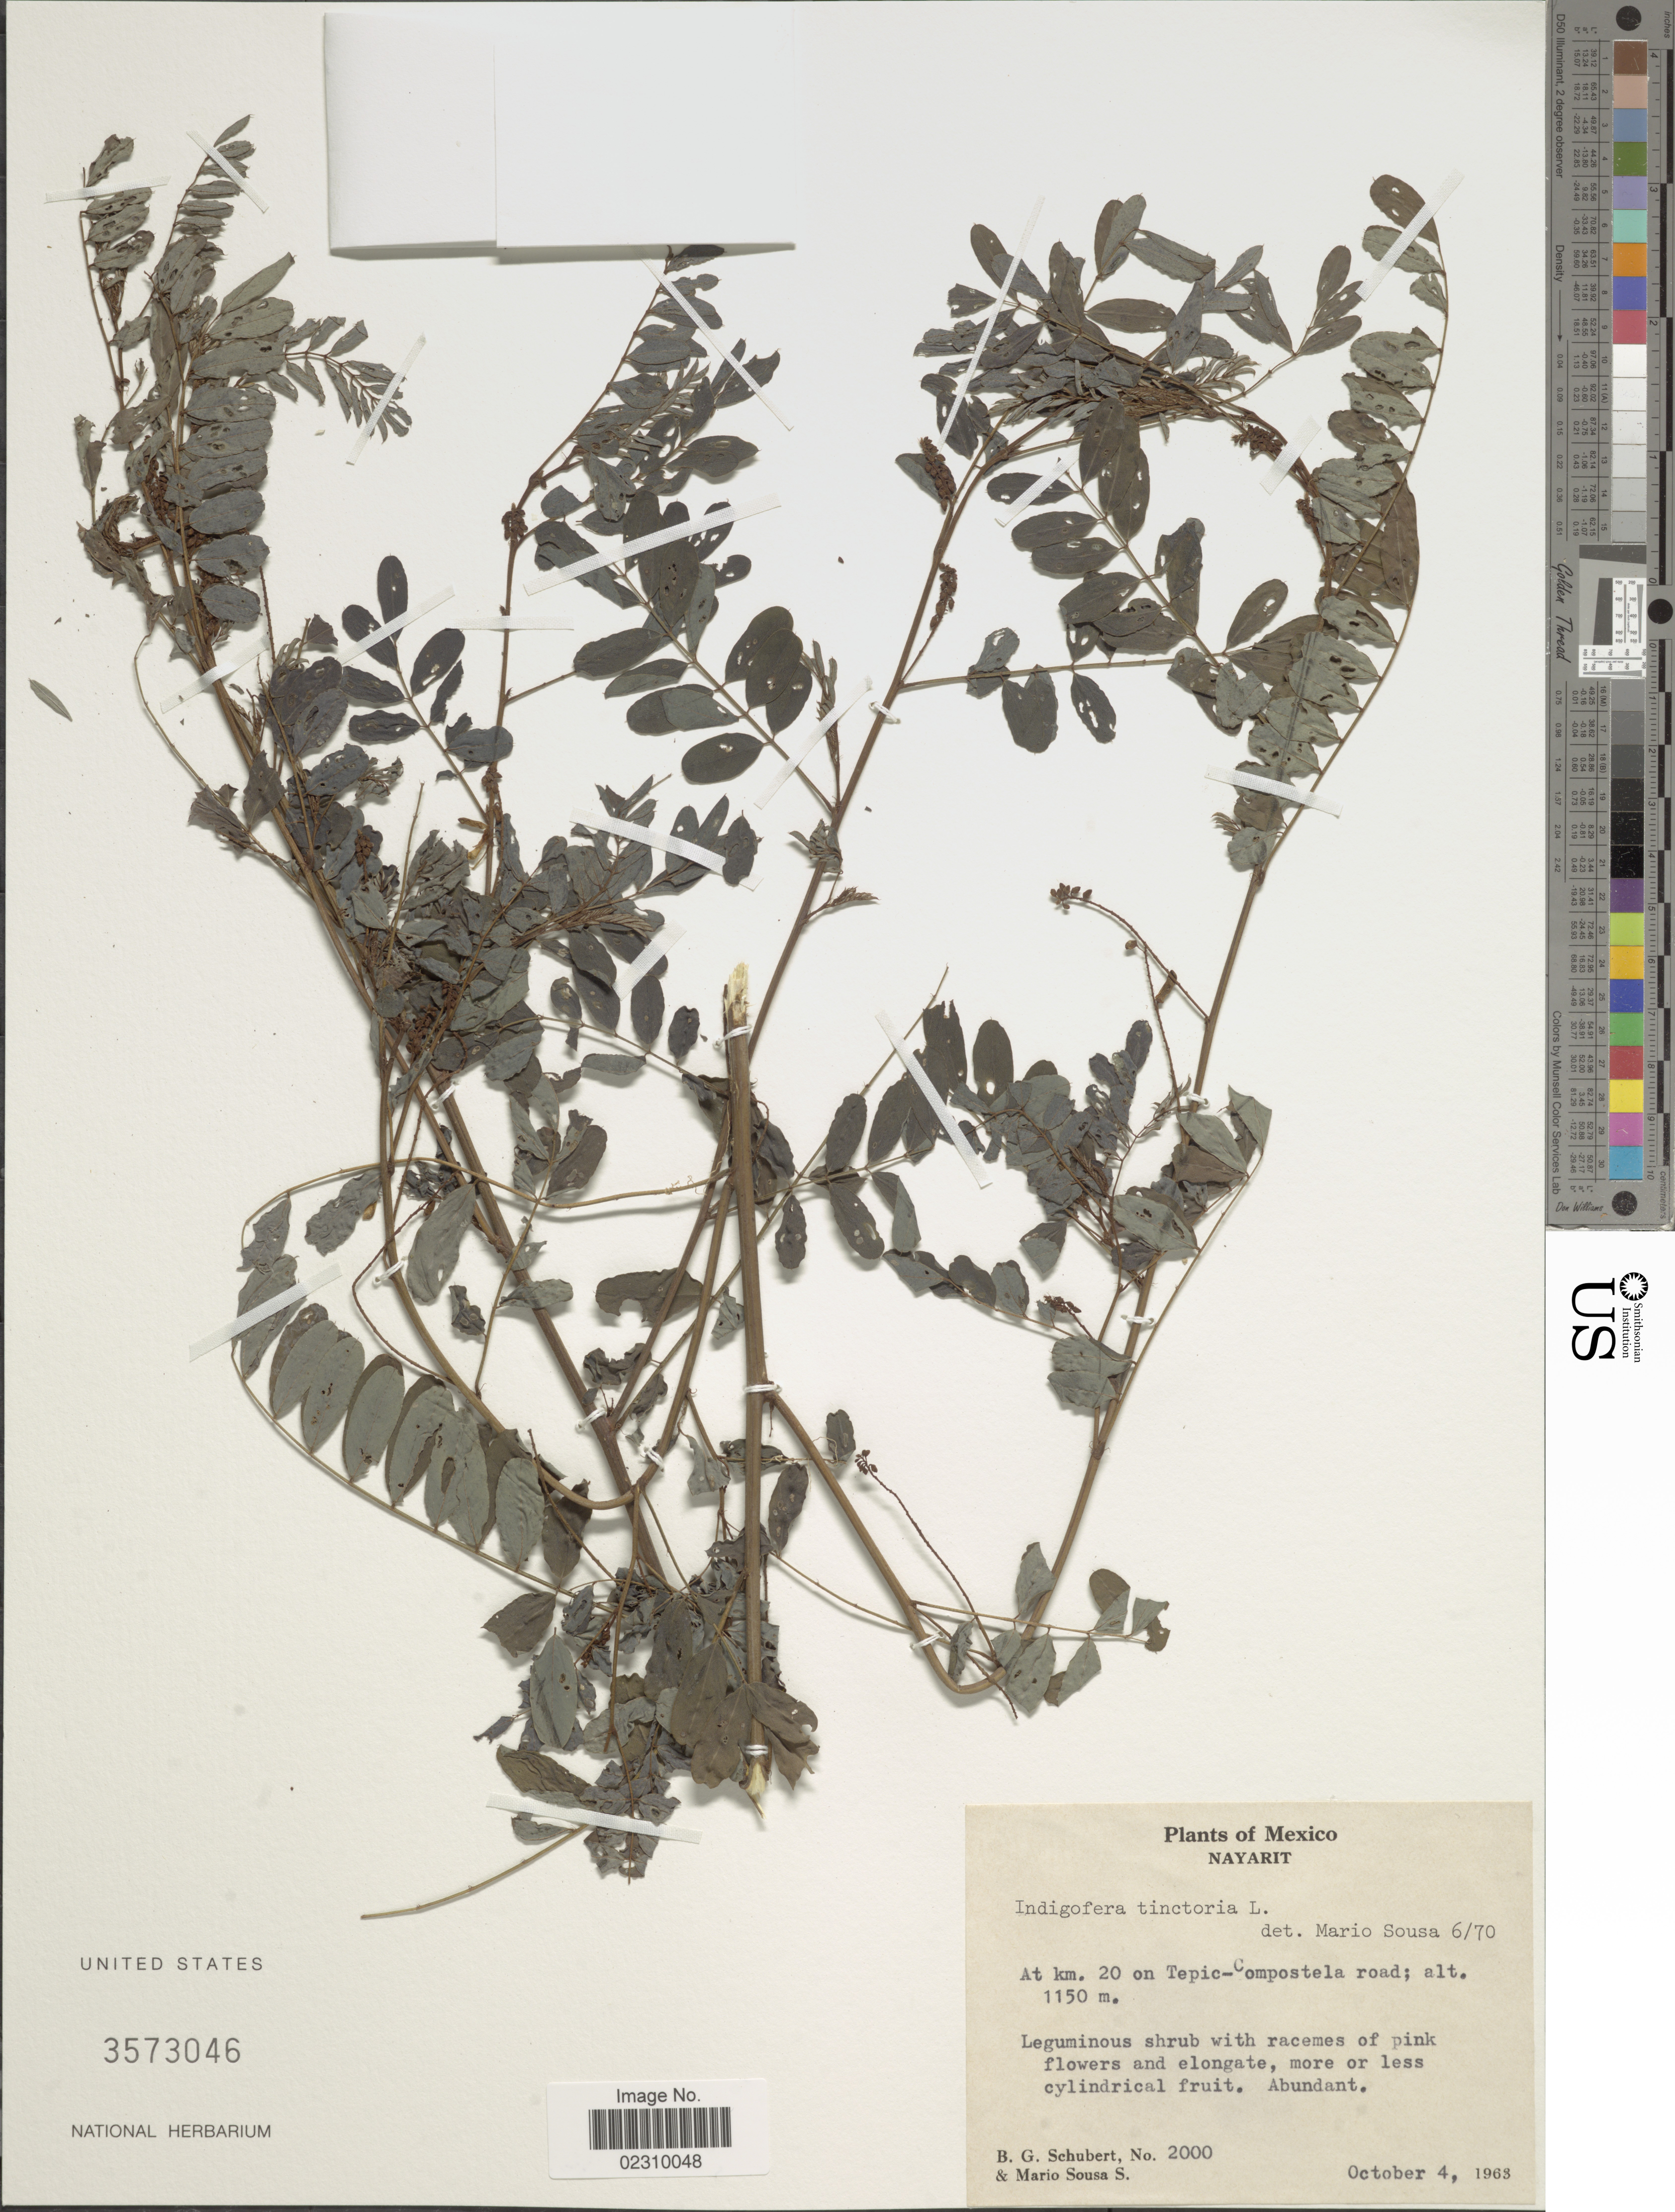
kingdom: Plantae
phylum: Tracheophyta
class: Magnoliopsida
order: Fabales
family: Fabaceae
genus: Indigofera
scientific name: Indigofera tinctoria sensu Naves non L.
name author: Naves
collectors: B. Schubert & M. Sousa S.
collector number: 2000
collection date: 1963-10-04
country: Mexico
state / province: Nayarit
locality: At km 20 on Tepic-Compostela road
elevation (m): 1150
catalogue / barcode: US 3573046